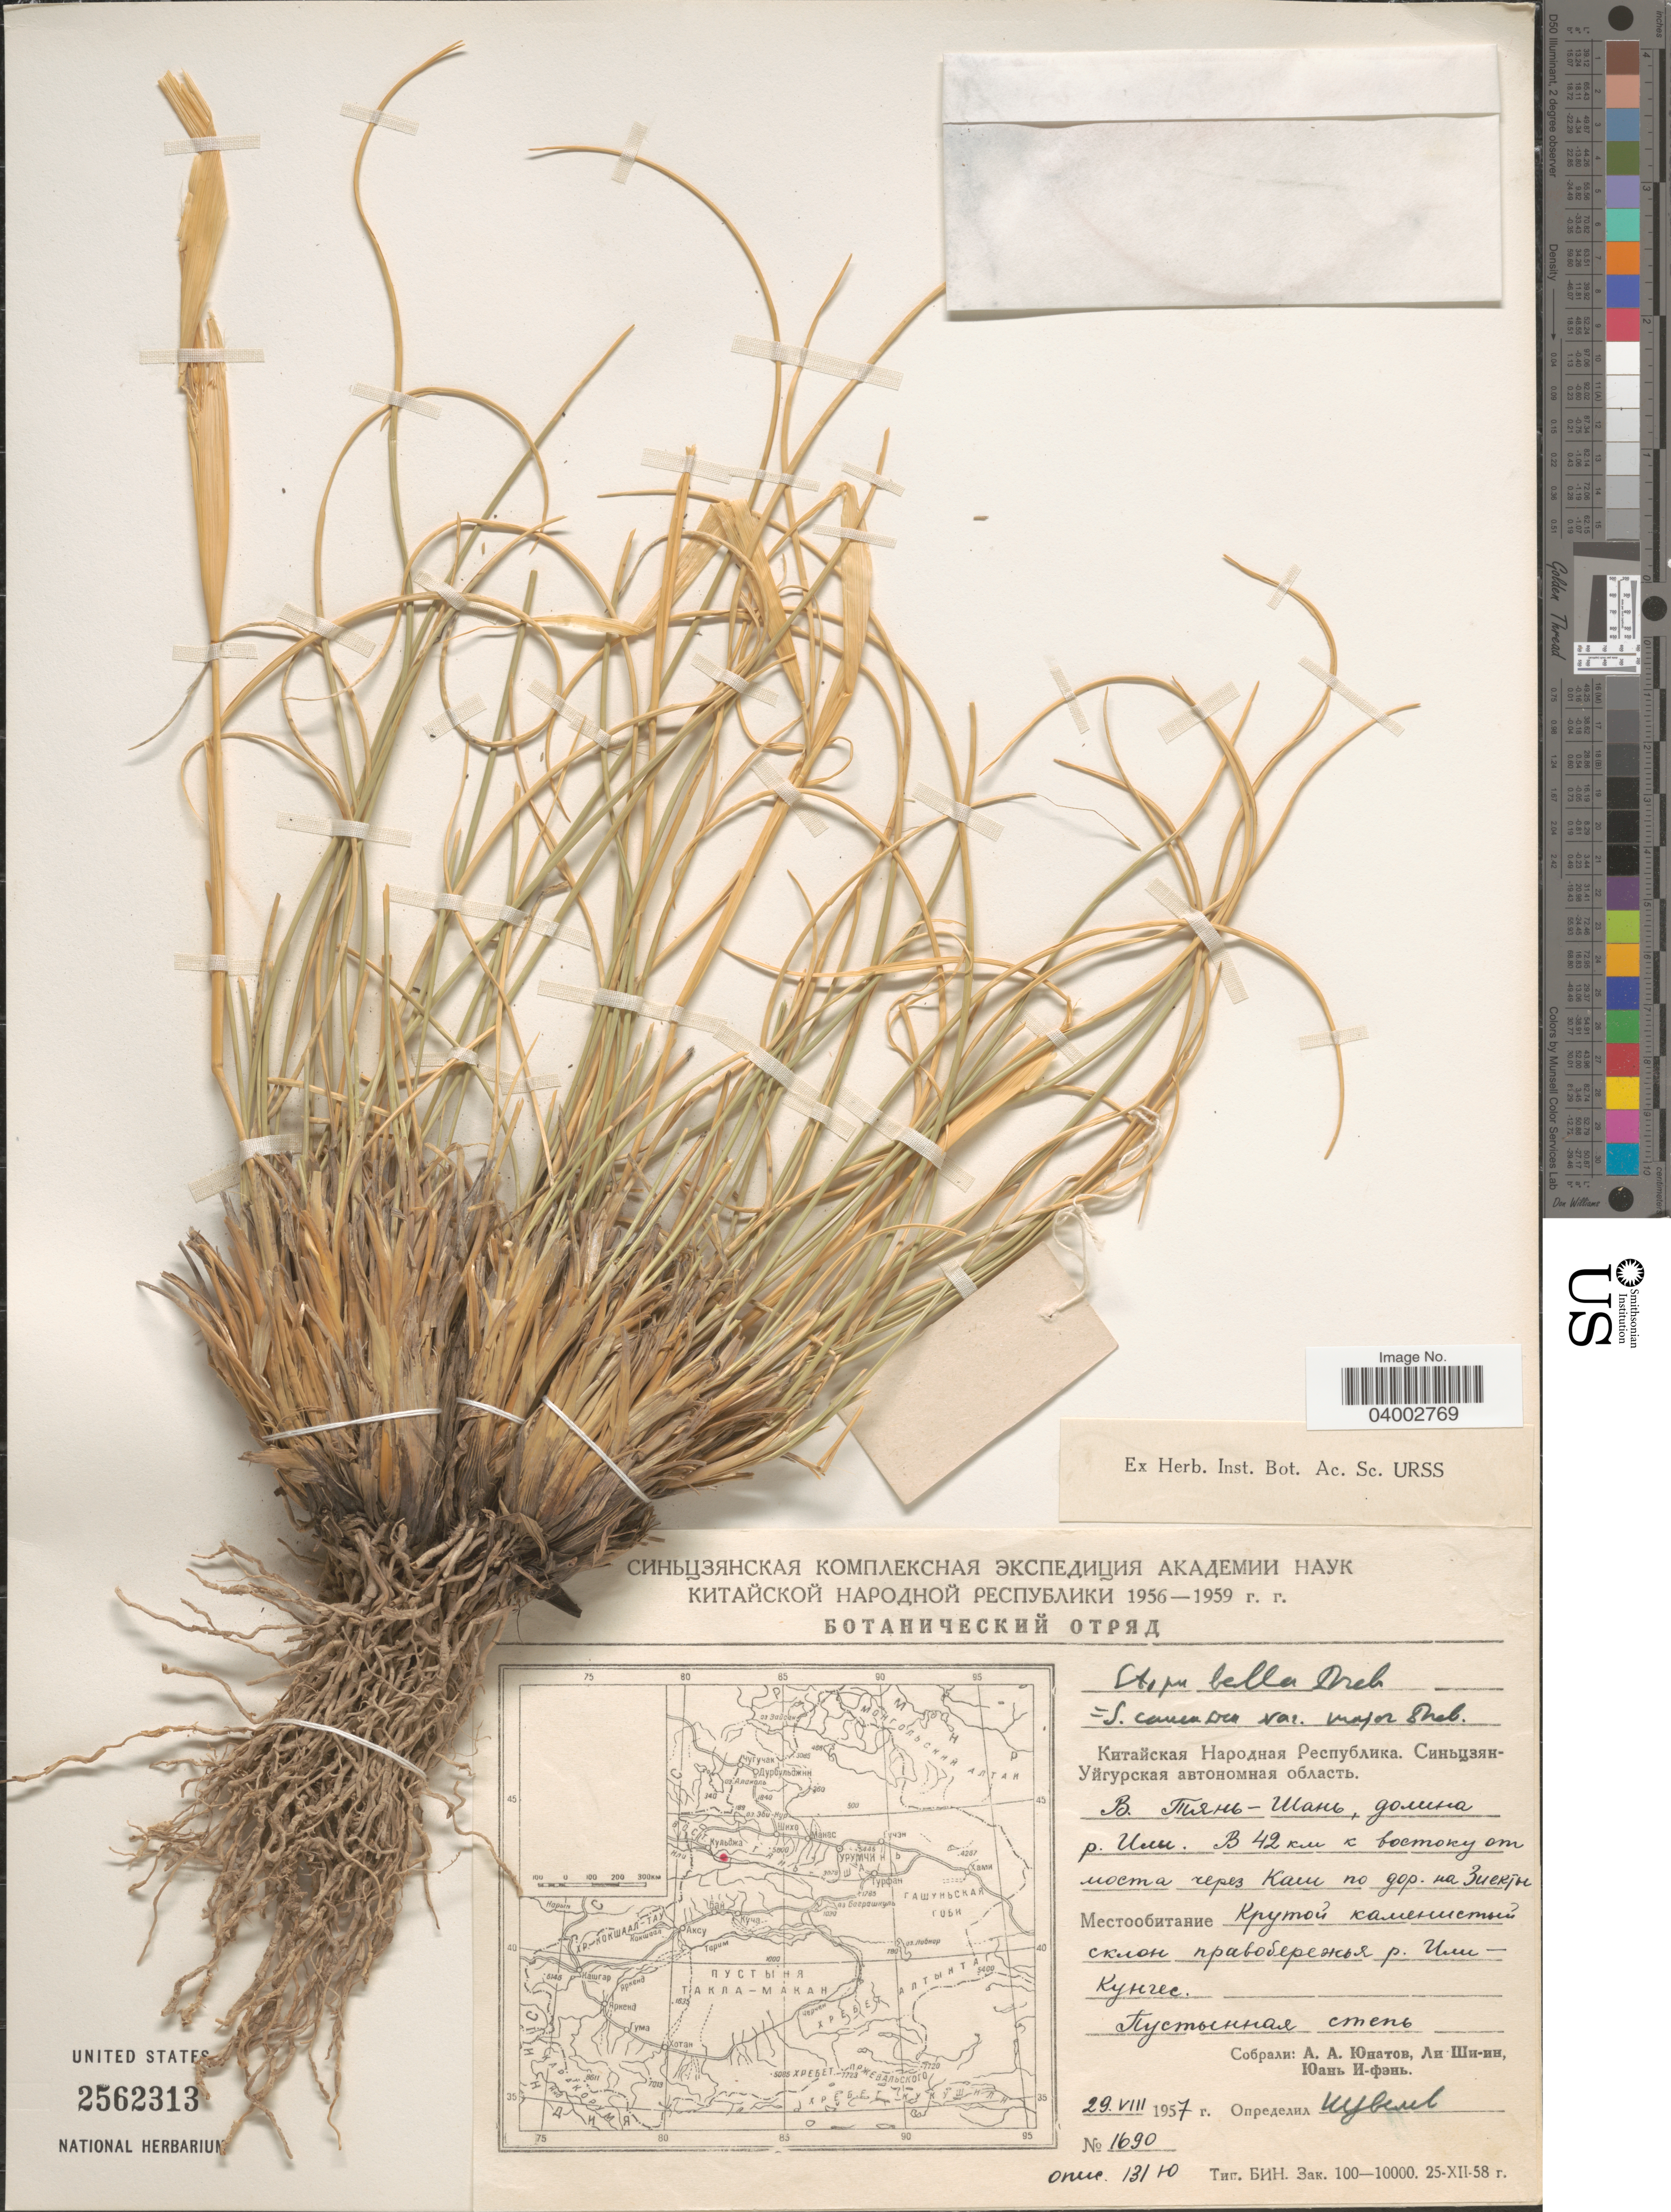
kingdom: Plantae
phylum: Tracheophyta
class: Liliopsida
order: Poales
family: Poaceae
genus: Stipa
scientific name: Stipa caucasica var. major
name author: Drobow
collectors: A. Unatov, Lee Shi-in & Yuan I-fen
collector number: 1690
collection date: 1957-08-29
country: China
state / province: Xinjiang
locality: Valley of river Ili, 42 km E of bridge on river Kash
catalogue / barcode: US 2562313